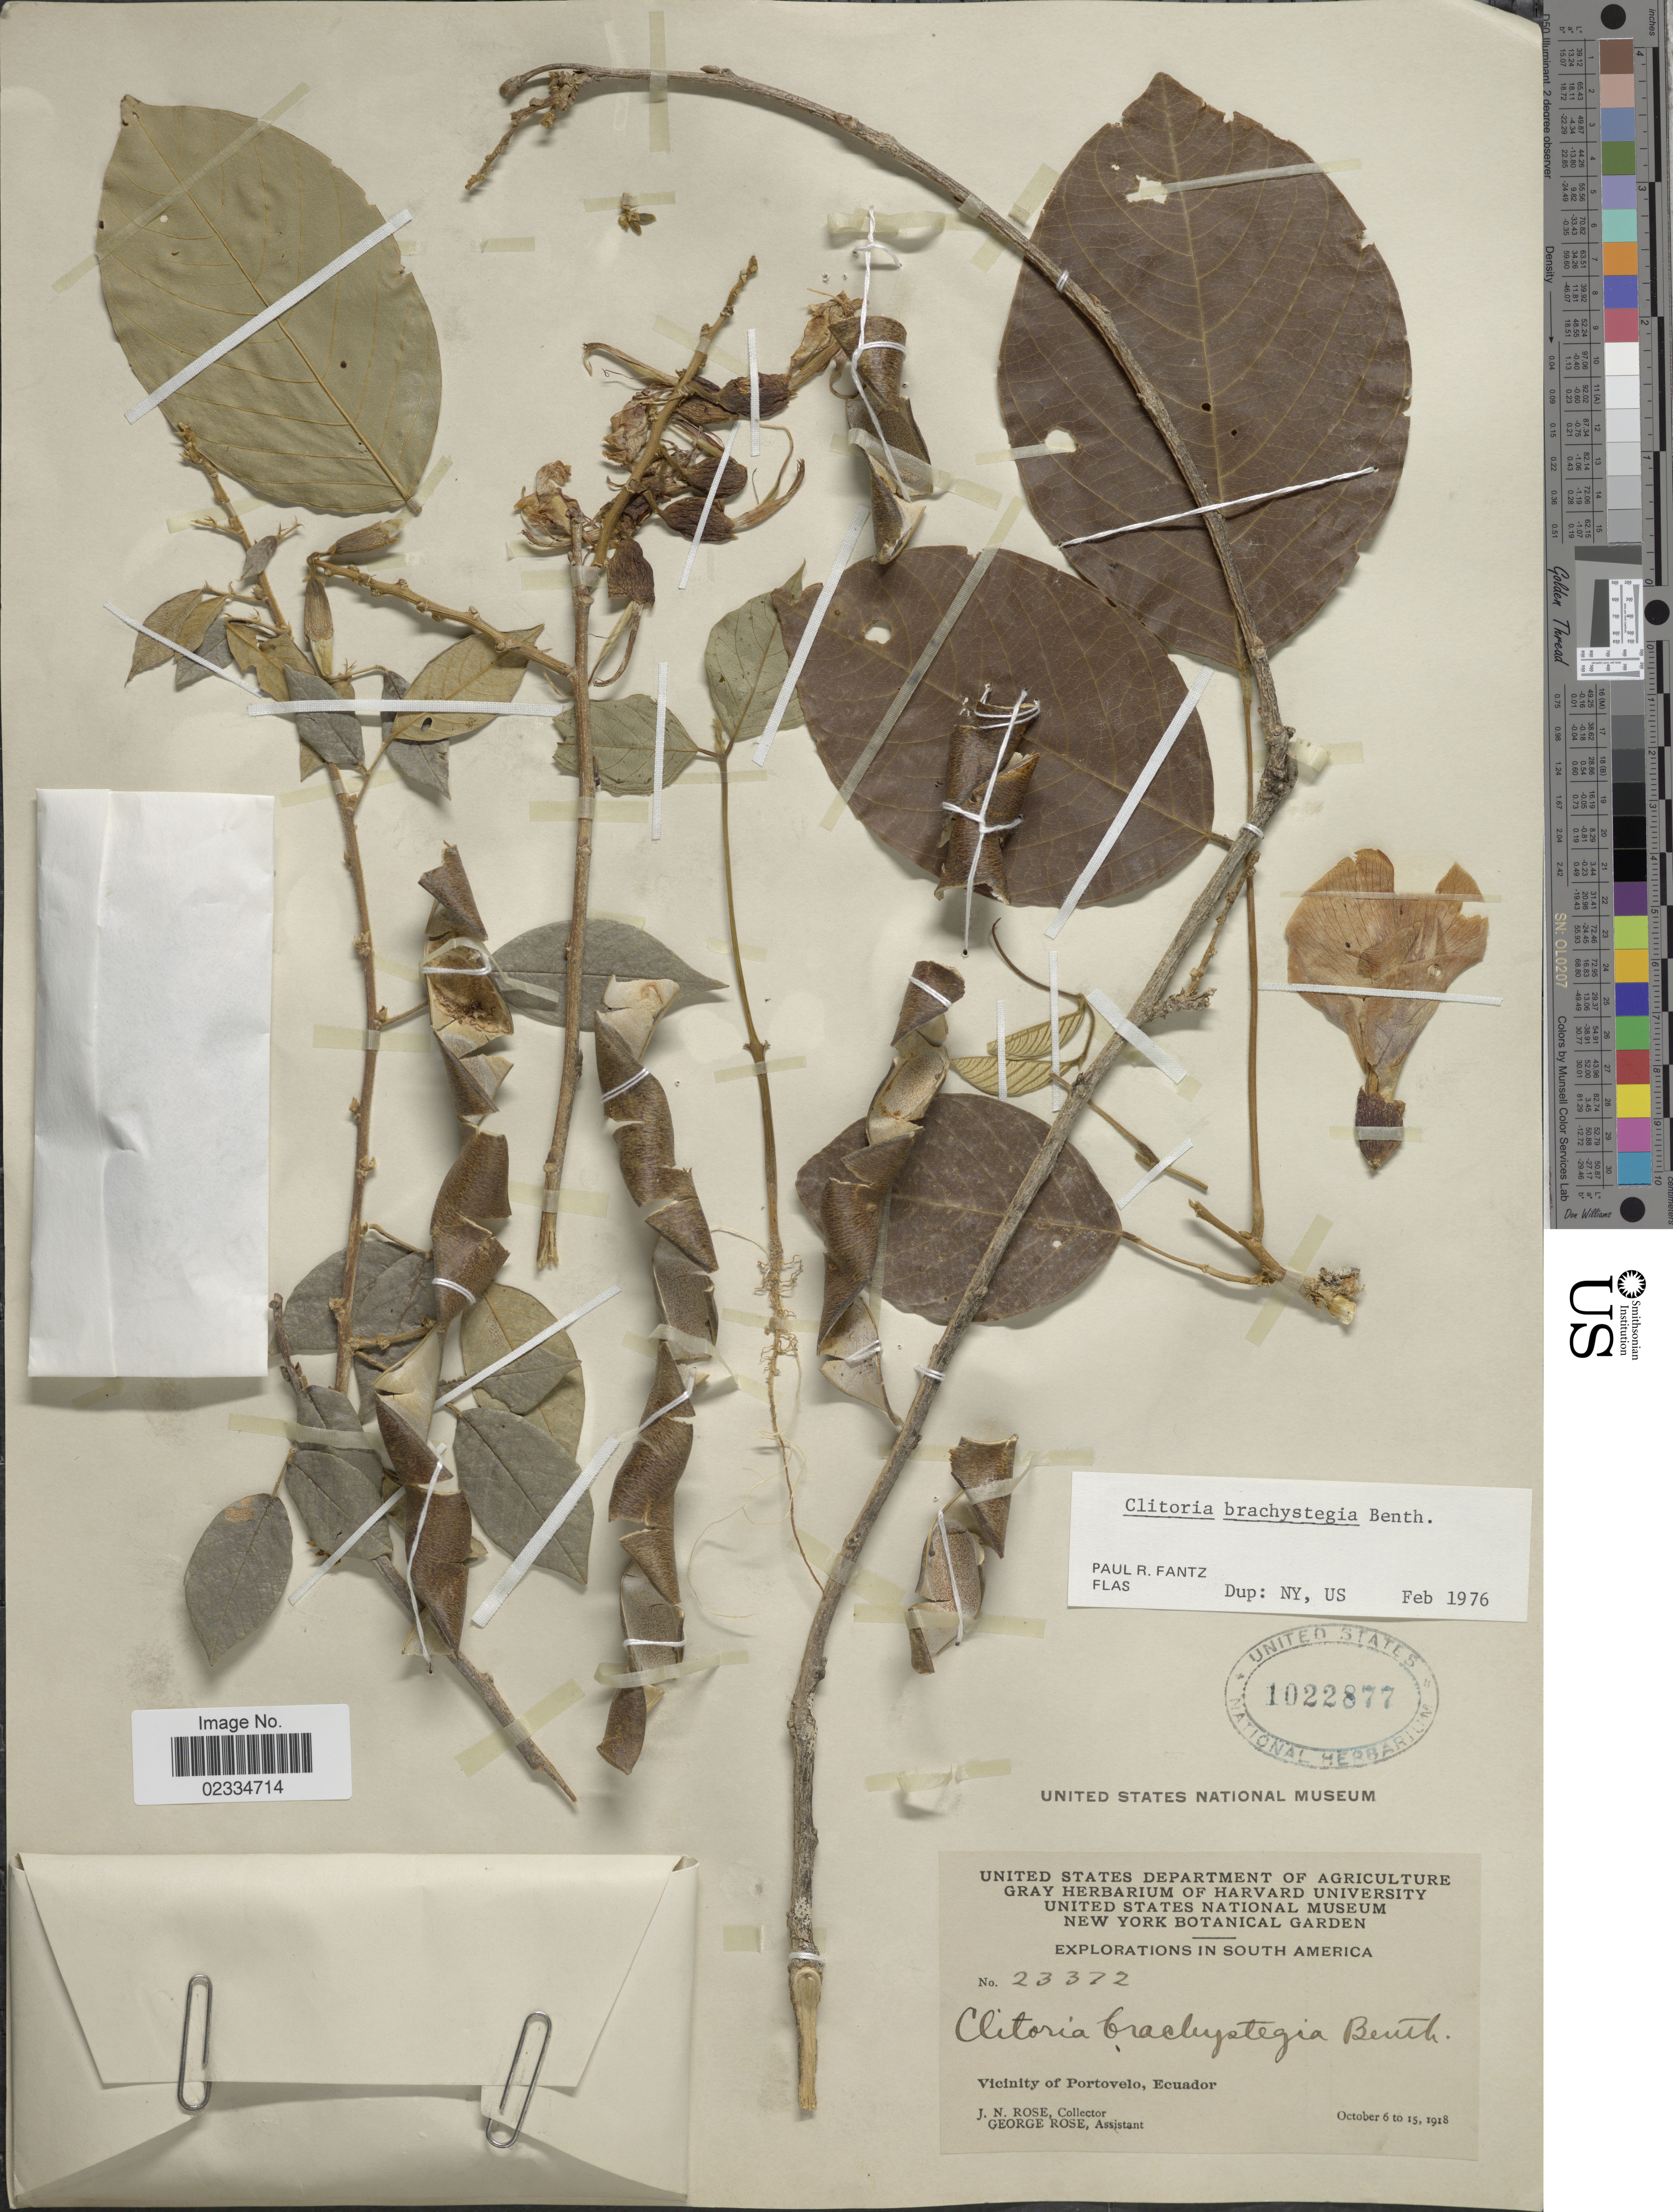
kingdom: Plantae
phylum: Tracheophyta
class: Magnoliopsida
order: Fabales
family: Fabaceae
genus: Clitoria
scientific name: Clitoria brachystegia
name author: Benth.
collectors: J. N. Rose & G. Rose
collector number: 23372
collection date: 1918-10-06/1918-10-15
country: Ecuador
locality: Vicinity of Portovelo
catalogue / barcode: US 1022877